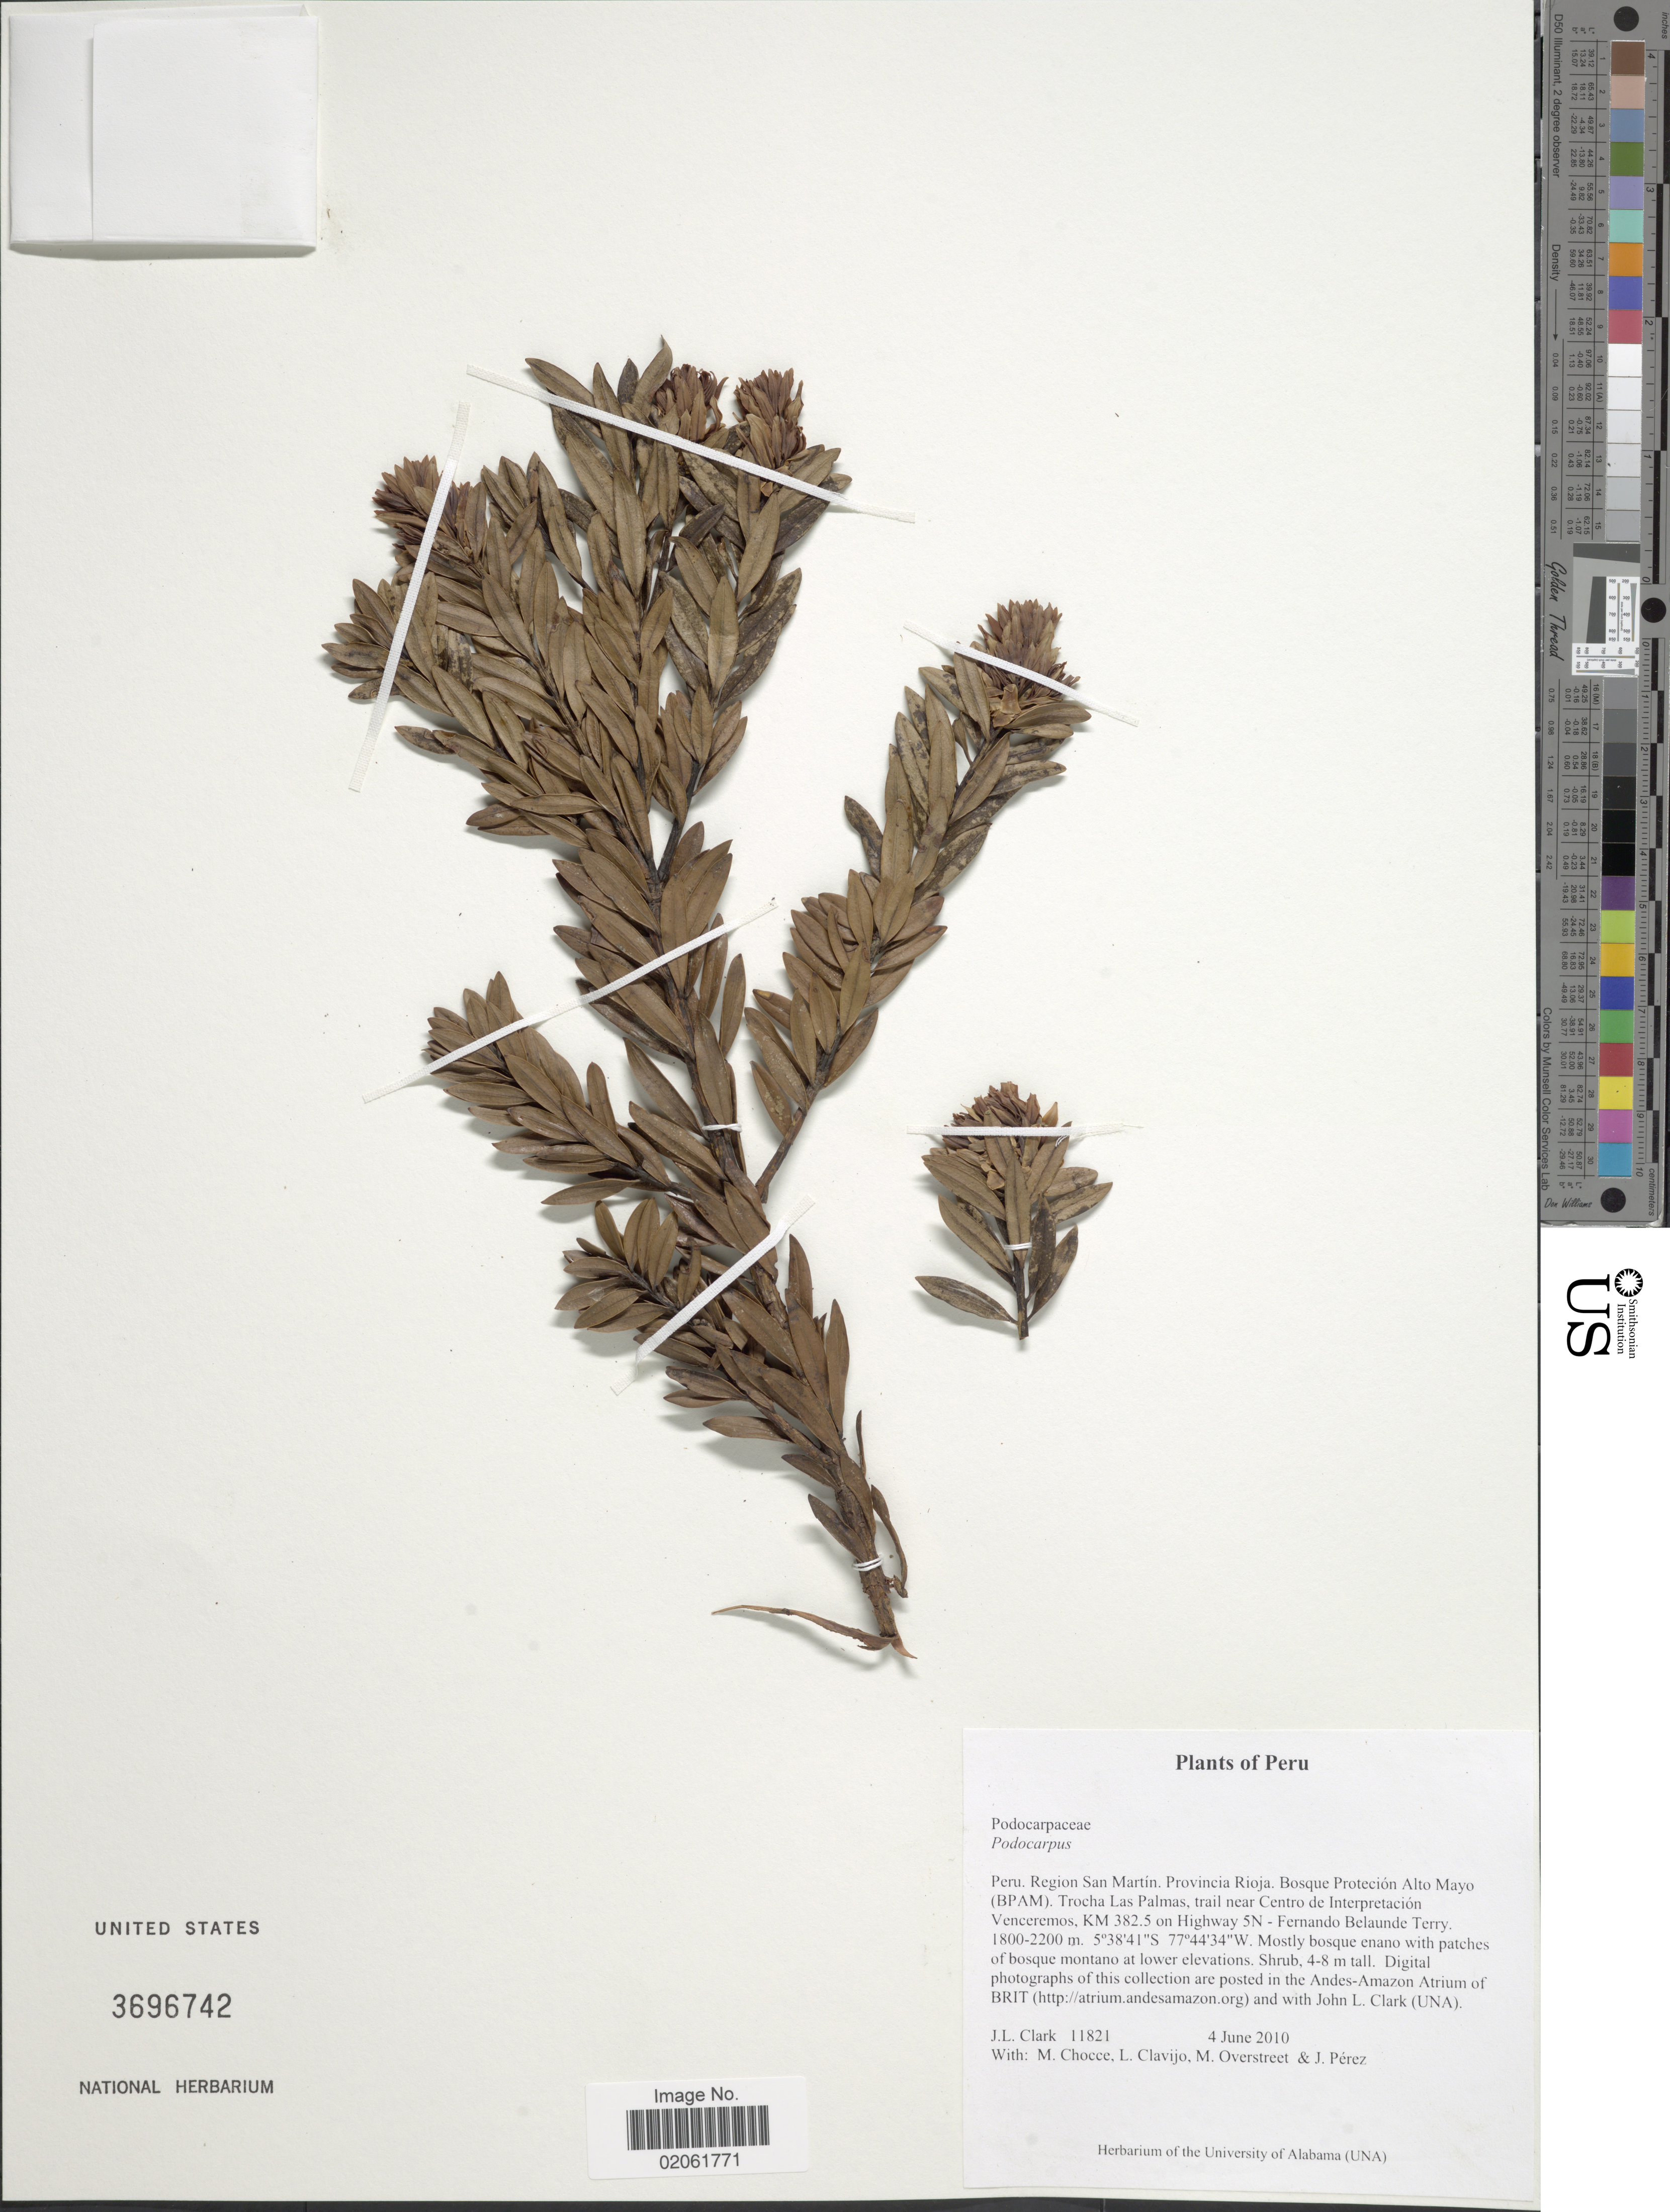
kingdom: Plantae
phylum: Tracheophyta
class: Pinopsida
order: Pinales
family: Podocarpaceae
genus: Podocarpus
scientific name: Podocarpus sp.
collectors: J. L. Clark, M. Chocce, L. Clavijo, M. Overstreet & J. Perez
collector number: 11821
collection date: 2010-06-04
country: Peru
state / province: San Martín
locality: Provincia Rioja. Bosque Protecion Alto Mayo (BPAM). Trocha Las Palmas, trail near Centro de Interpretacion Venceremos, KM 382.5 on Highway 5N - Fernarndo Belaunde Terry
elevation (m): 1800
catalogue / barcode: US 3696742